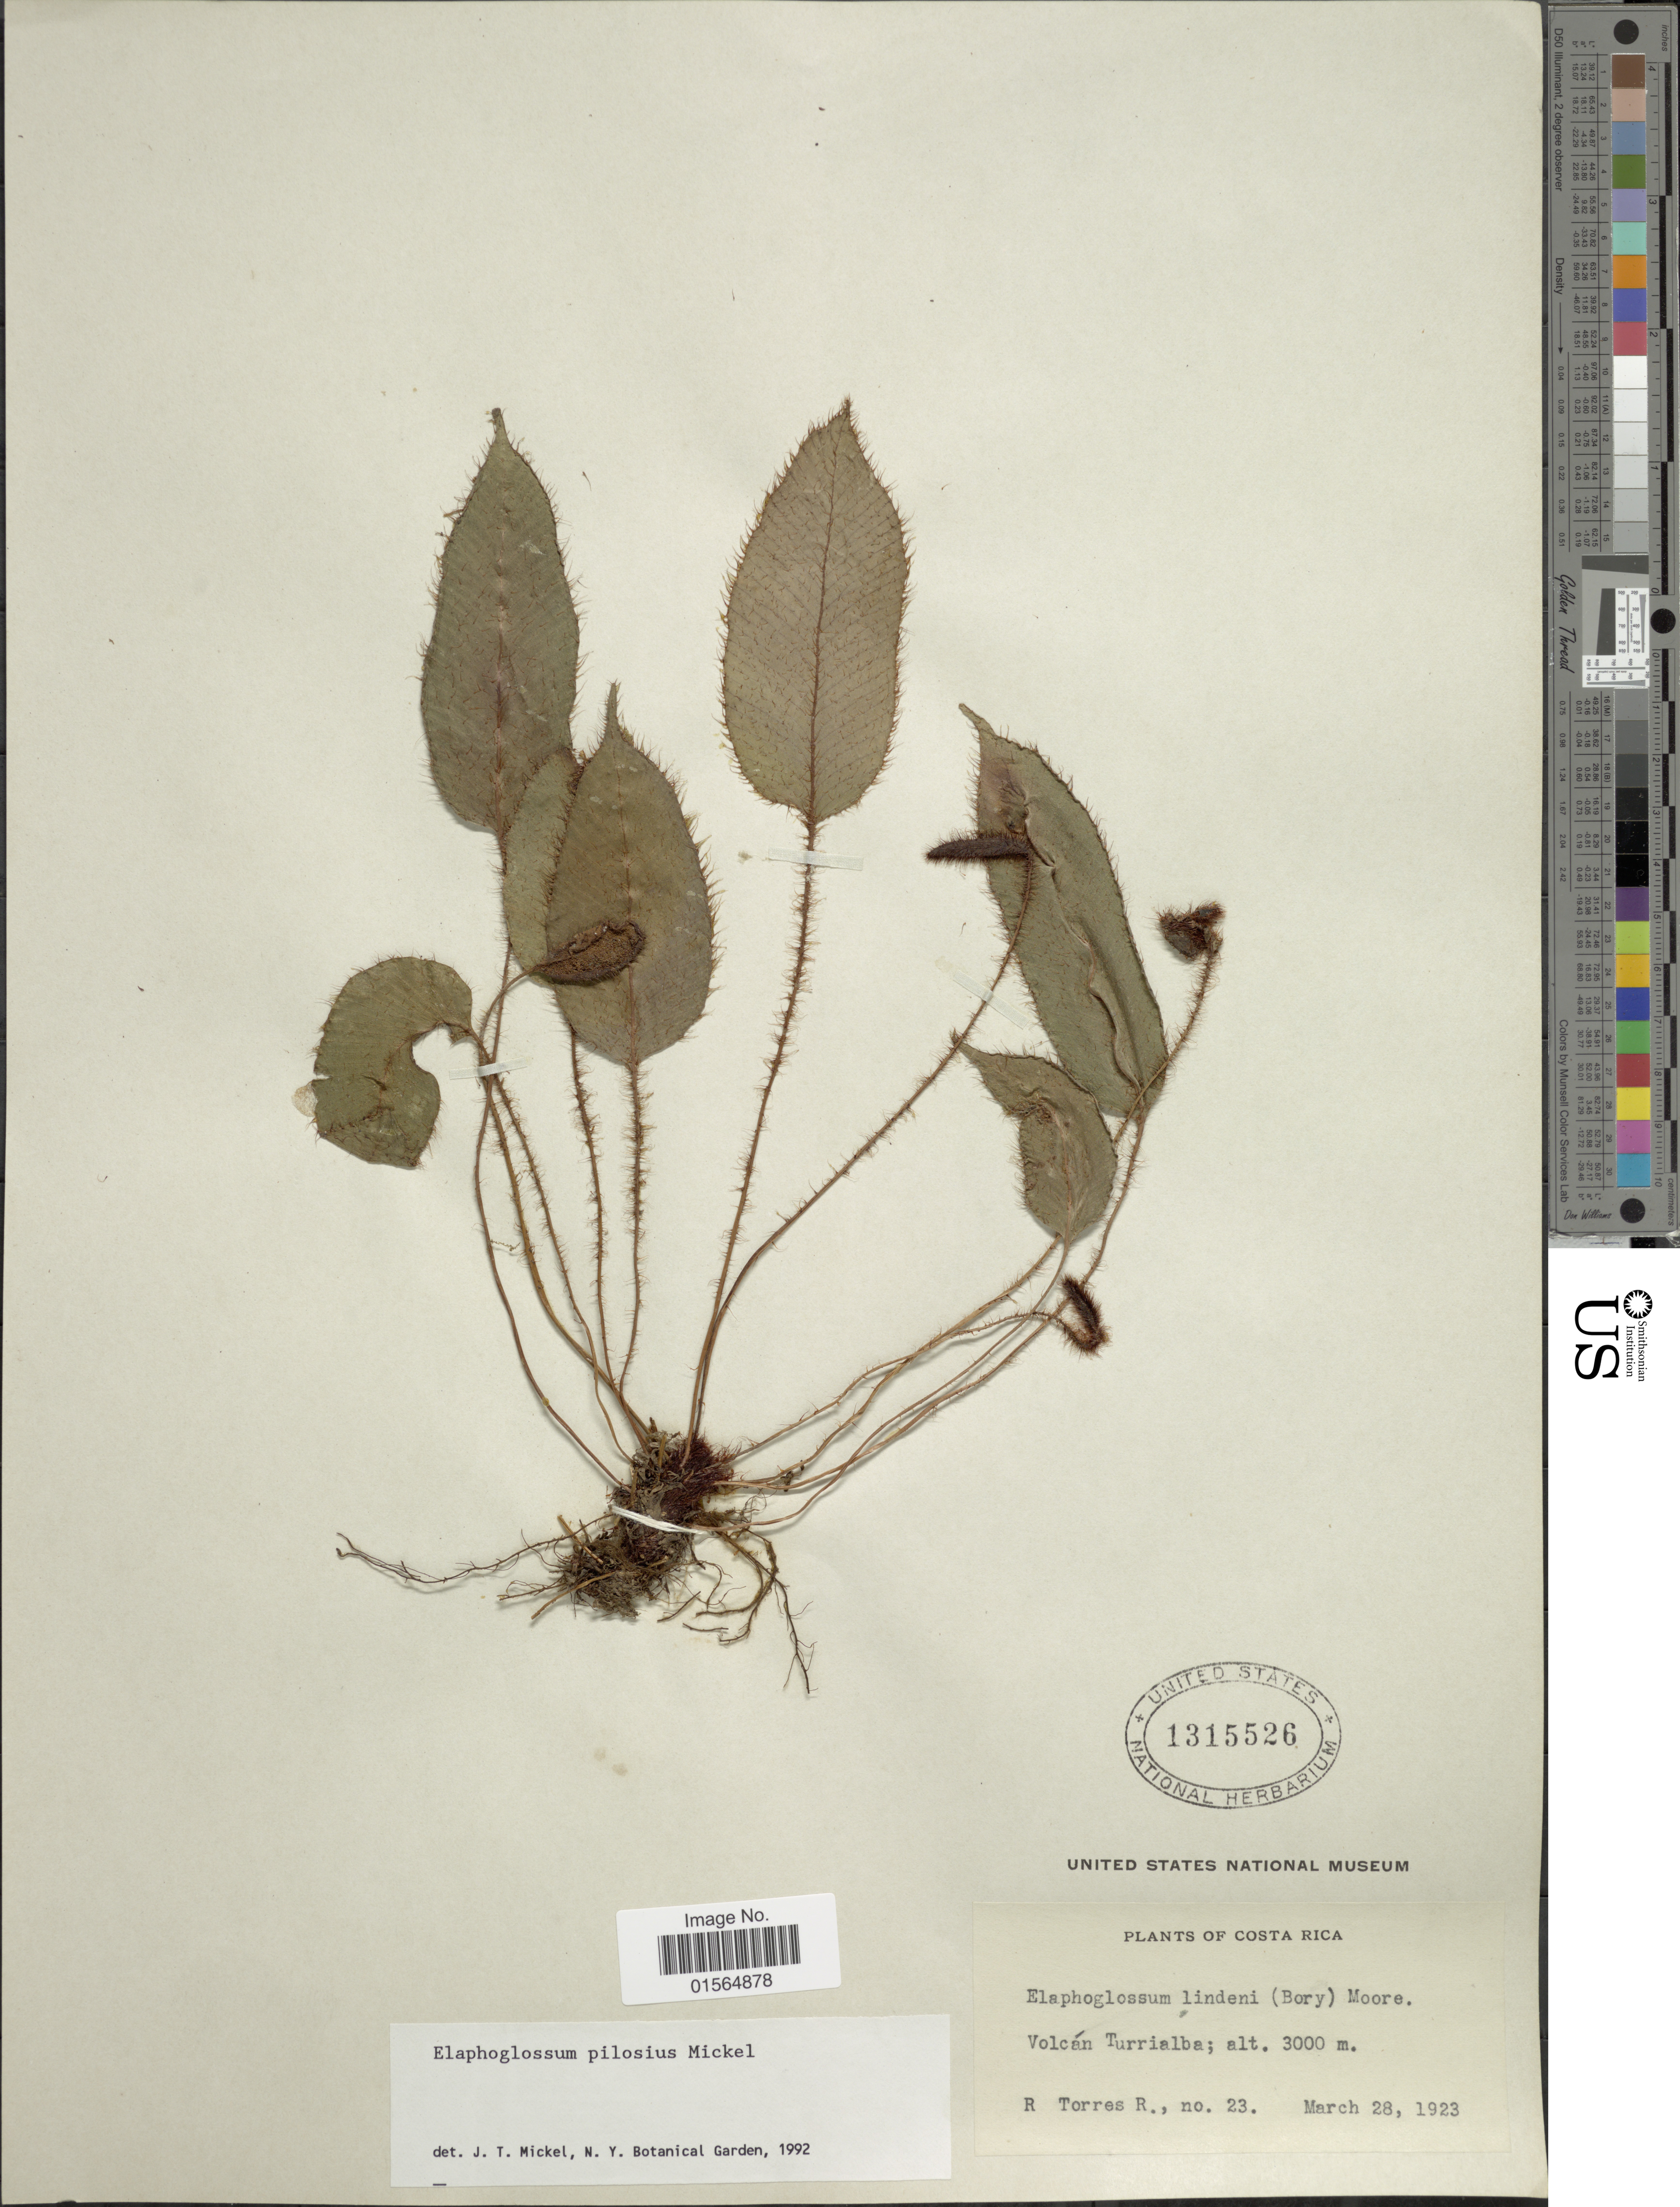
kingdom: Plantae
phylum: Tracheophyta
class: Polypodiopsida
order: Polypodiales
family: Dryopteridaceae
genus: Elaphoglossum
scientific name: Elaphoglossum pilosius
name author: Mickel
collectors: R. Torres R.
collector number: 23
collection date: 1923-03-28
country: Costa Rica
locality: Volcan Turrialba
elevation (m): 3000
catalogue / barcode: US 1315526